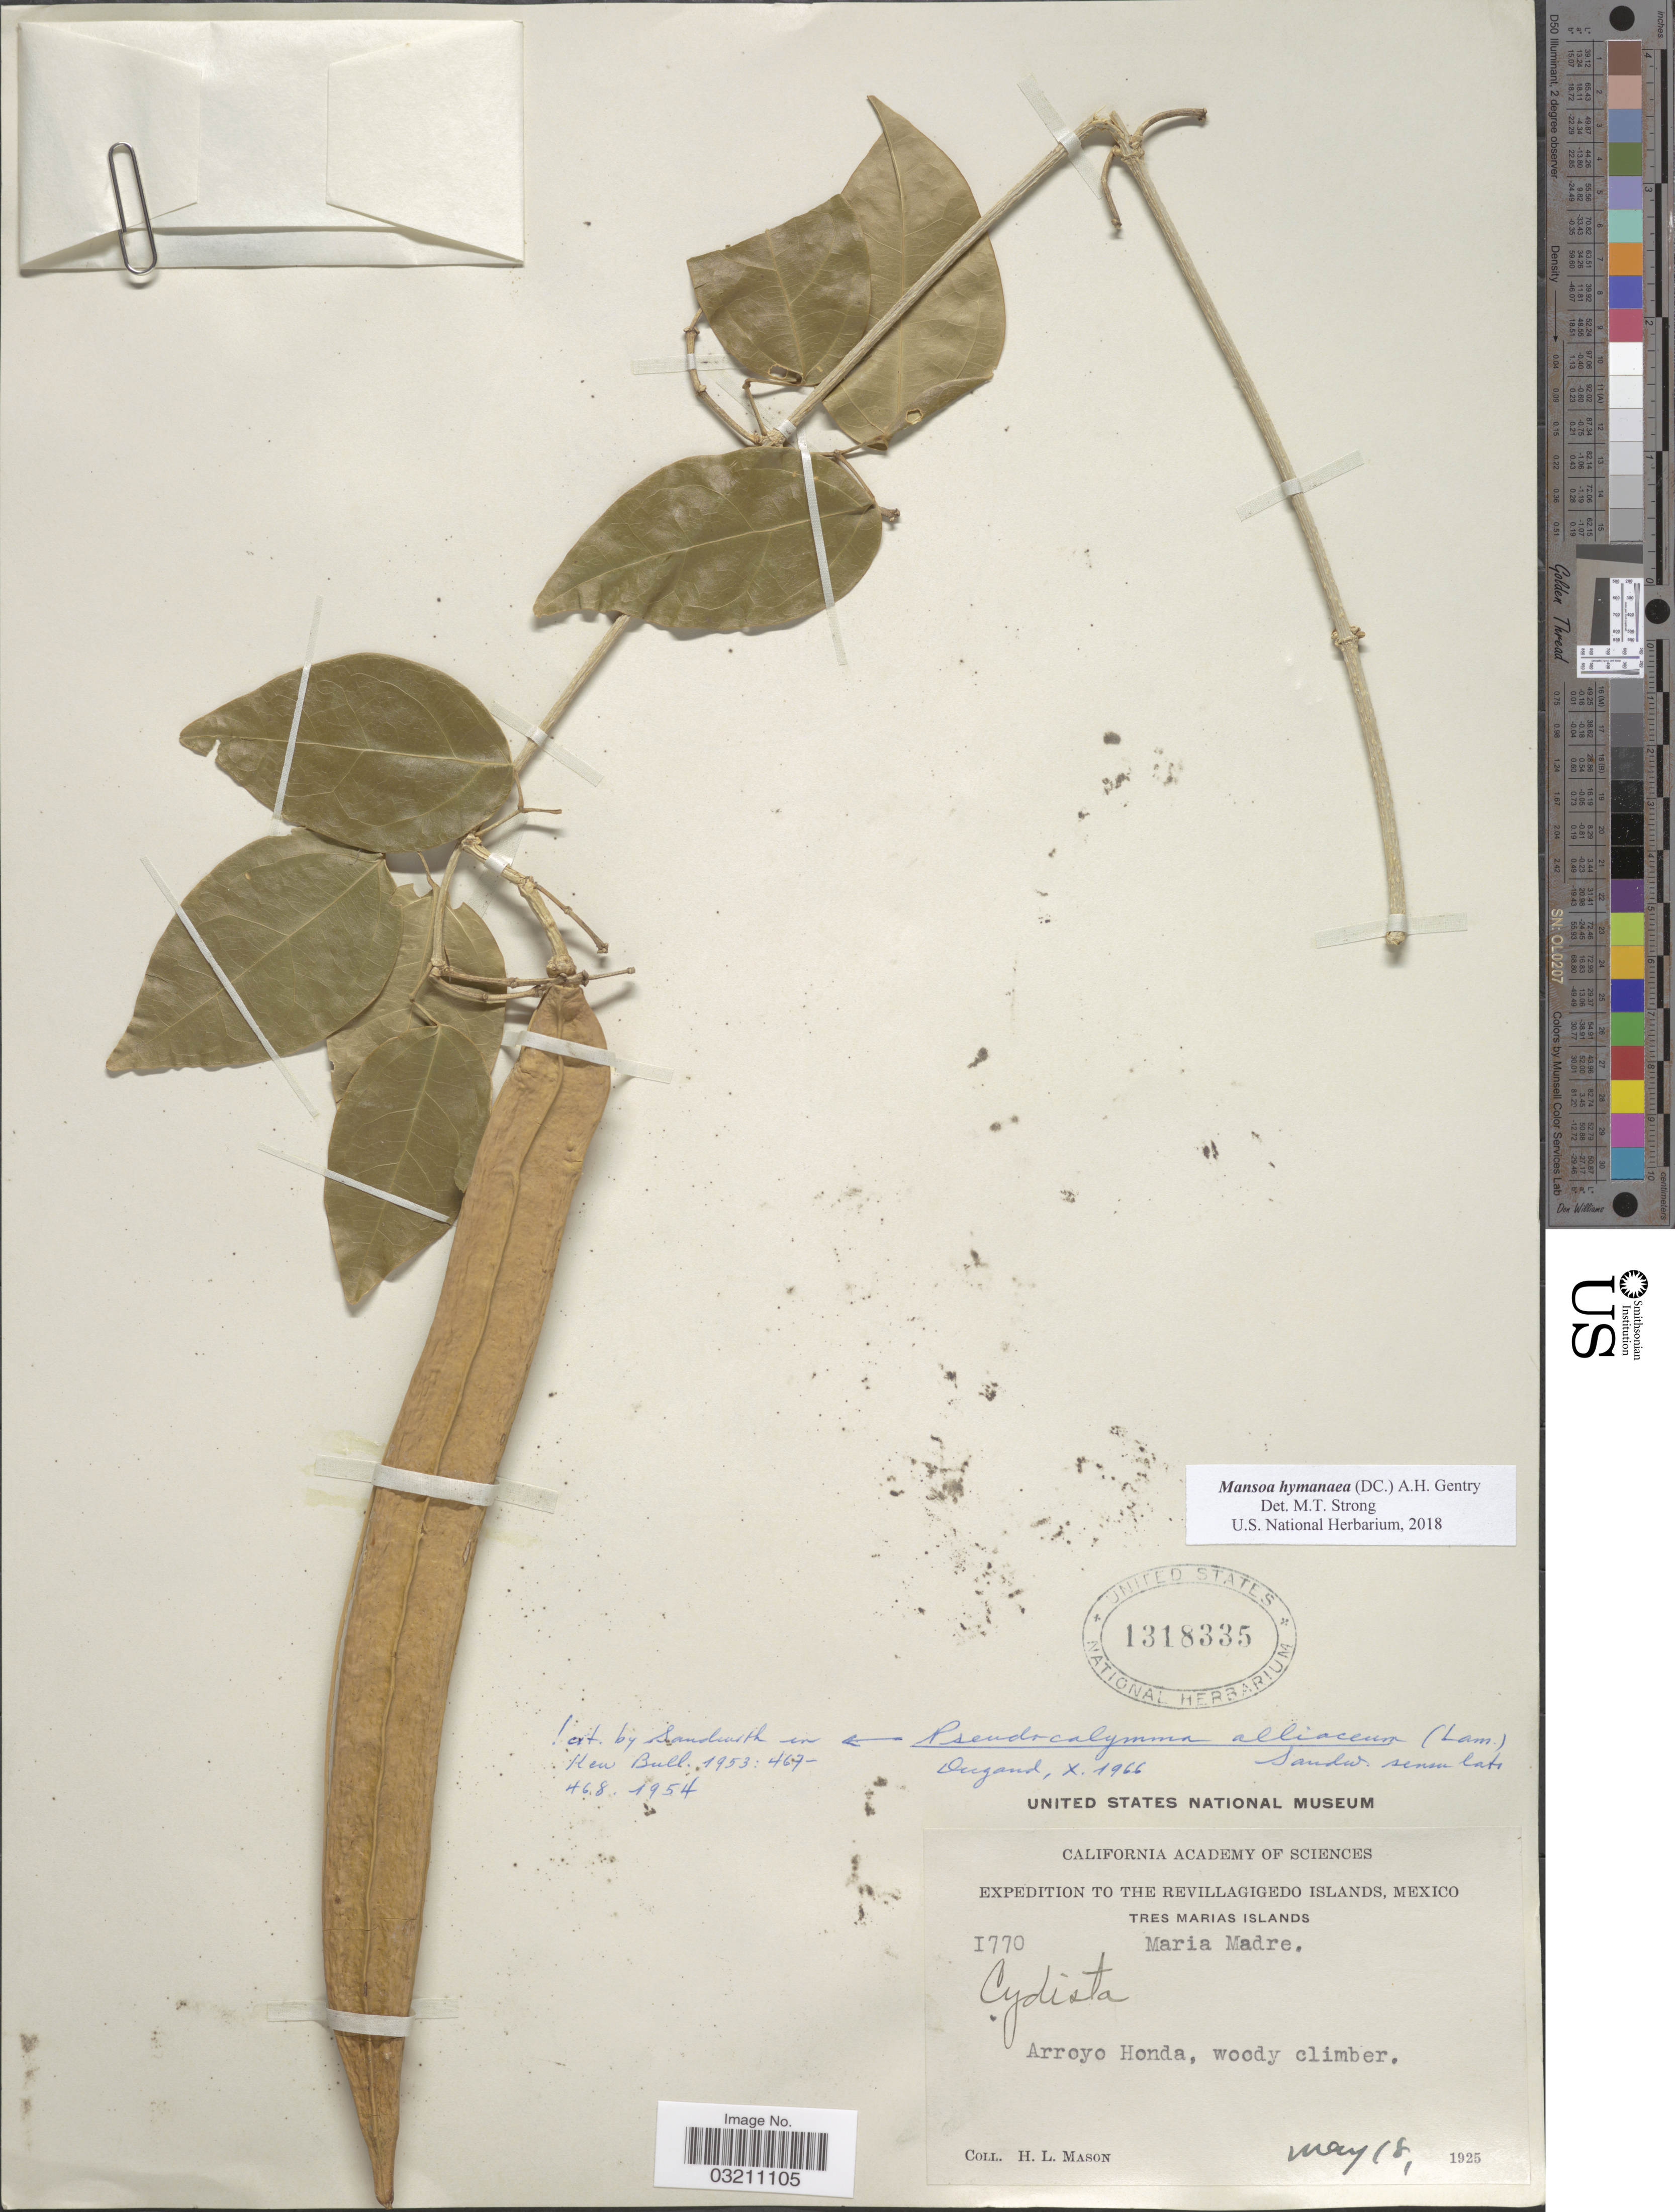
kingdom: Plantae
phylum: Tracheophyta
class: Magnoliopsida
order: Lamiales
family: Bignoniaceae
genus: Mansoa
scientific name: Mansoa hymenaea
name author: (DC.) A.H. Gentry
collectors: H. L. Mason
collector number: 1770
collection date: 1925-05-18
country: Mexico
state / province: Nayarit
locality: The Revillagigedo Islands. Tres Marias Islands. Maria Madre.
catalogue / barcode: US 1318335